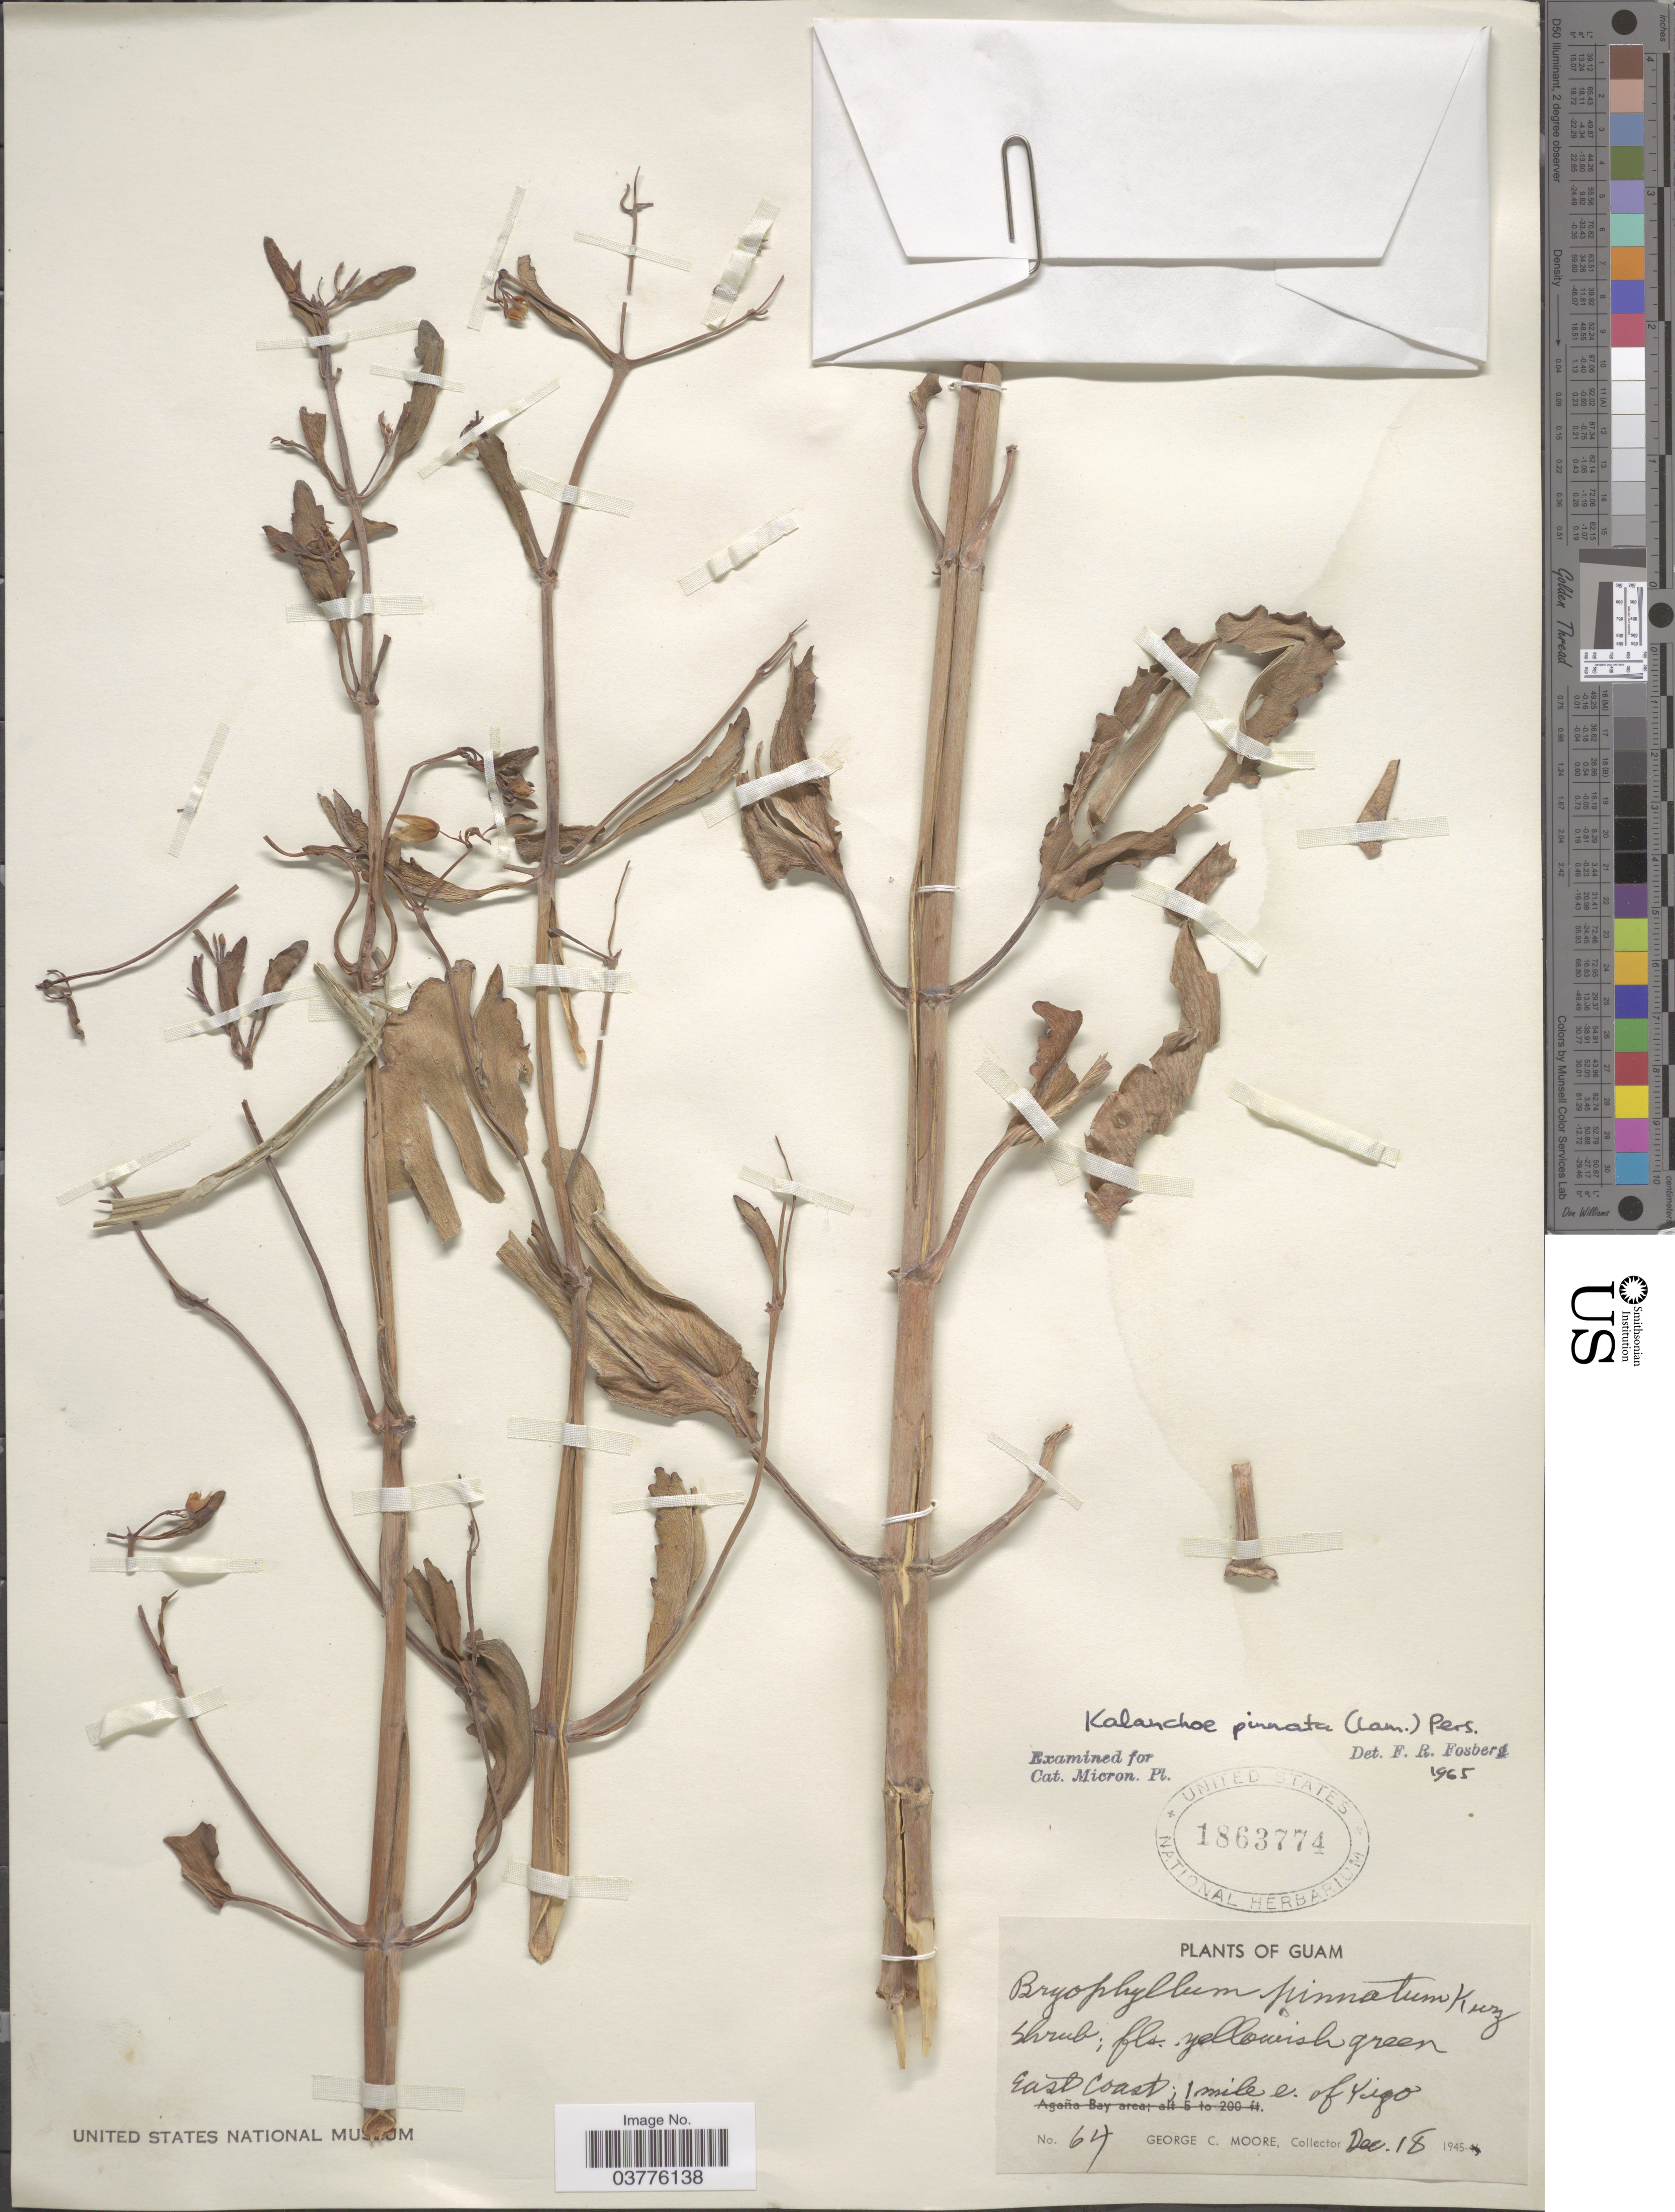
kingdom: Plantae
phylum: Tracheophyta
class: Magnoliopsida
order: Saxifragales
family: Crassulaceae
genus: Kalanchoe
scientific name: Kalanchoe pinnata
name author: (Lam.) Pers.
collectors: G. C. Moore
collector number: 64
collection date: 1945-12-18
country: Guam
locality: East Coast; 1 mile e. of Yigo.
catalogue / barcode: US 1863774